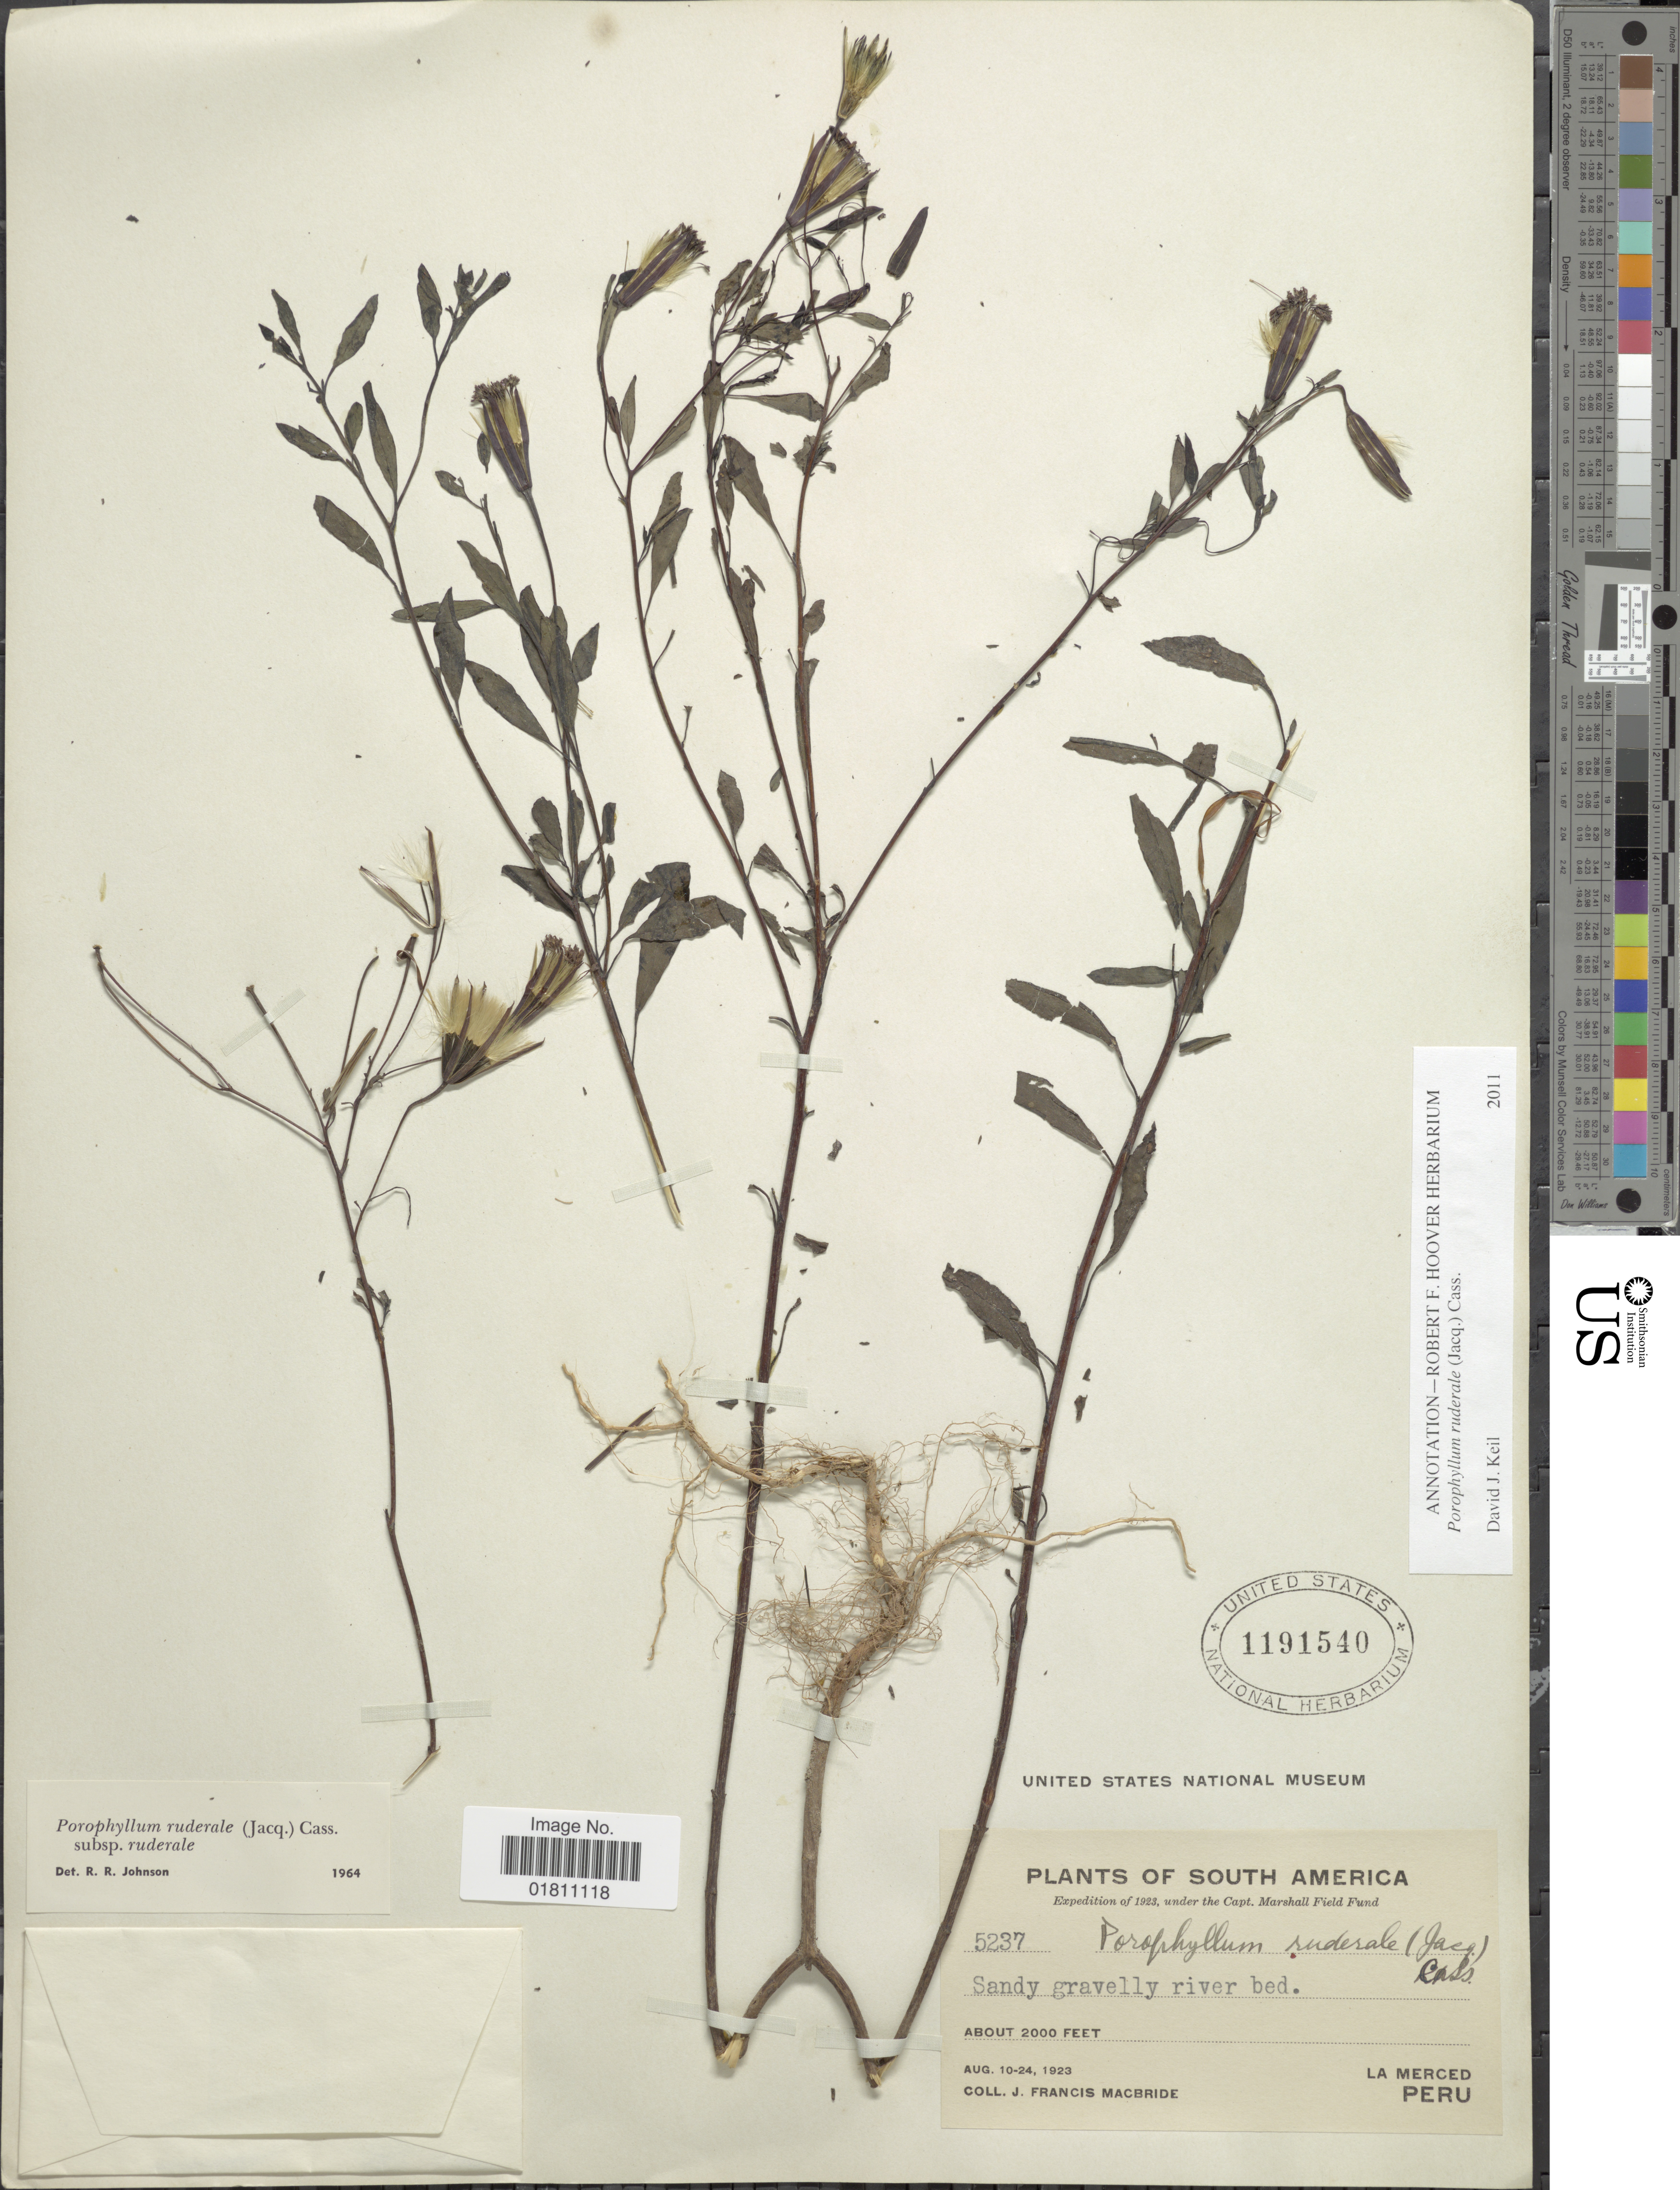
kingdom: Plantae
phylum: Tracheophyta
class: Magnoliopsida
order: Asterales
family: Asteraceae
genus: Porophyllum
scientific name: Porophyllum ruderale subsp. ruderale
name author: (Jacq.) Cass.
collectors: J. F. Macbride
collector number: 5237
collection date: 1923-08-10/1923-08-24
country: Peru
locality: Sandy gravelly river bed, La Merced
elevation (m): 610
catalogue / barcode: US 1191540